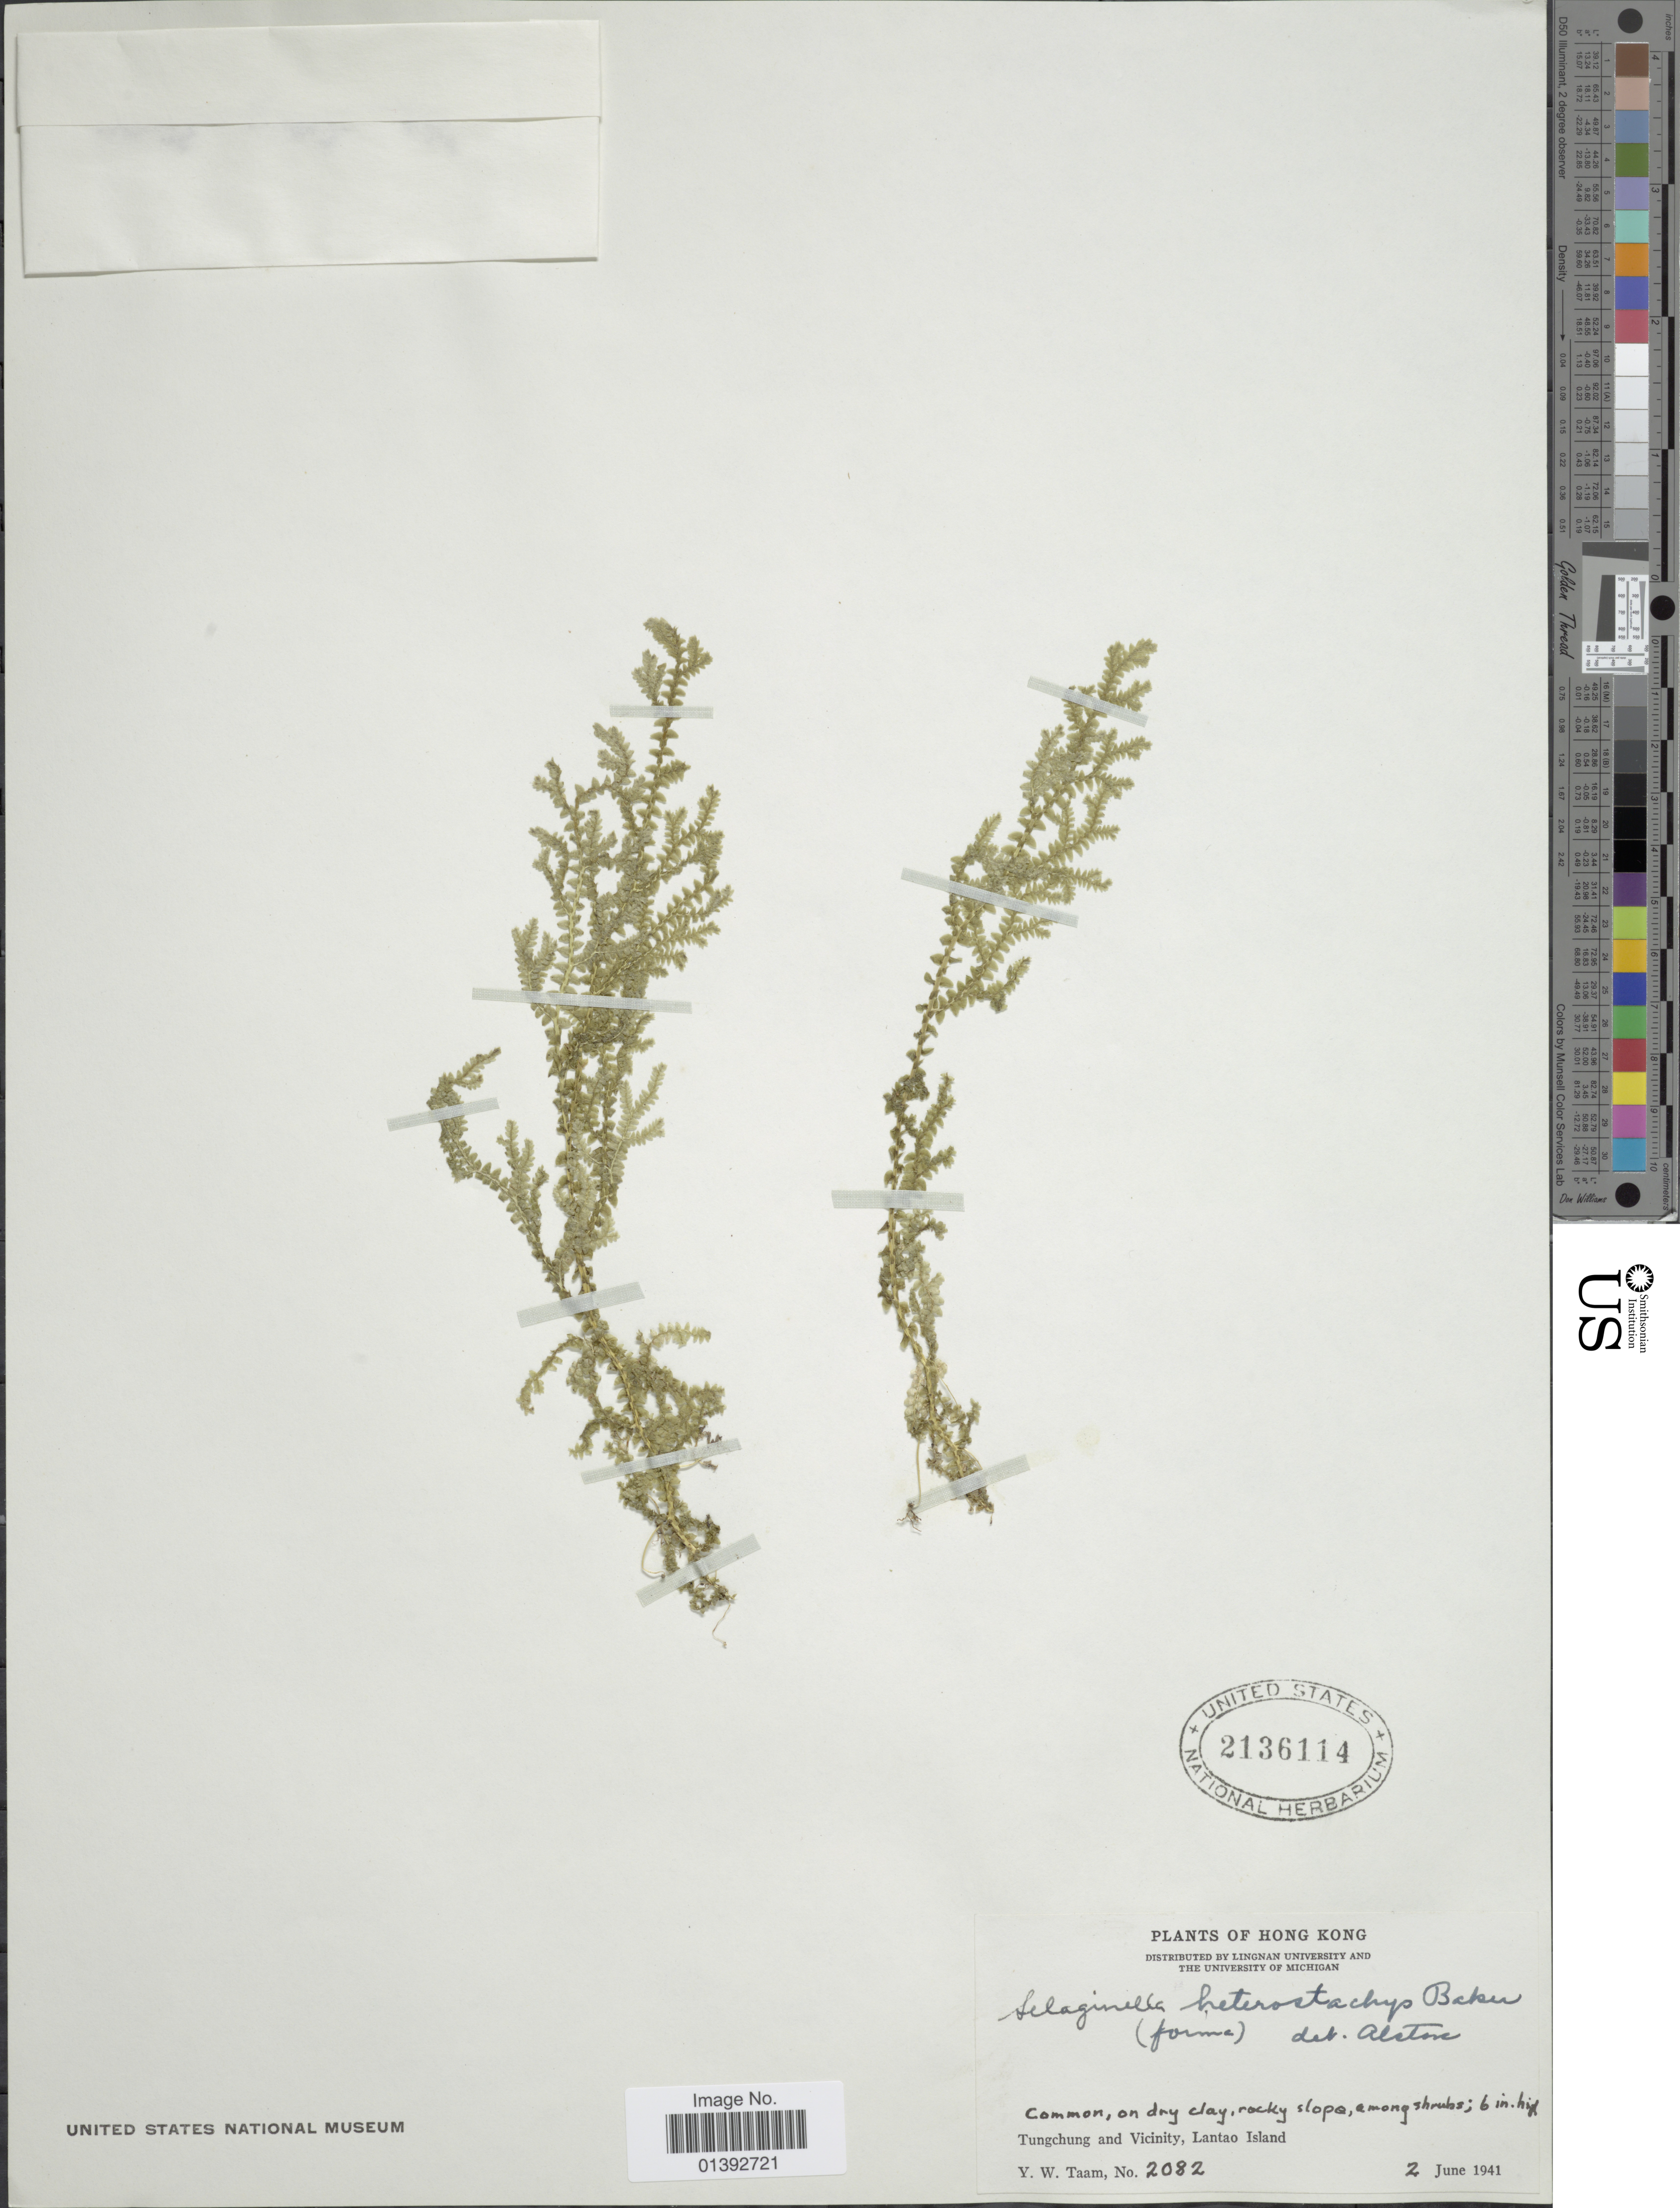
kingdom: Plantae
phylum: Tracheophyta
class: Lycopodiopsida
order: Selaginellales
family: Selaginellaceae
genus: Selaginella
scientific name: Selaginella heterostachys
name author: Baker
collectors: Y. W. Taam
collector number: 2082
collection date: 1941-06-02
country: China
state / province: Hong Kong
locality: Tungchung and vicinity, Lantao Island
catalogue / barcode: US 2136114